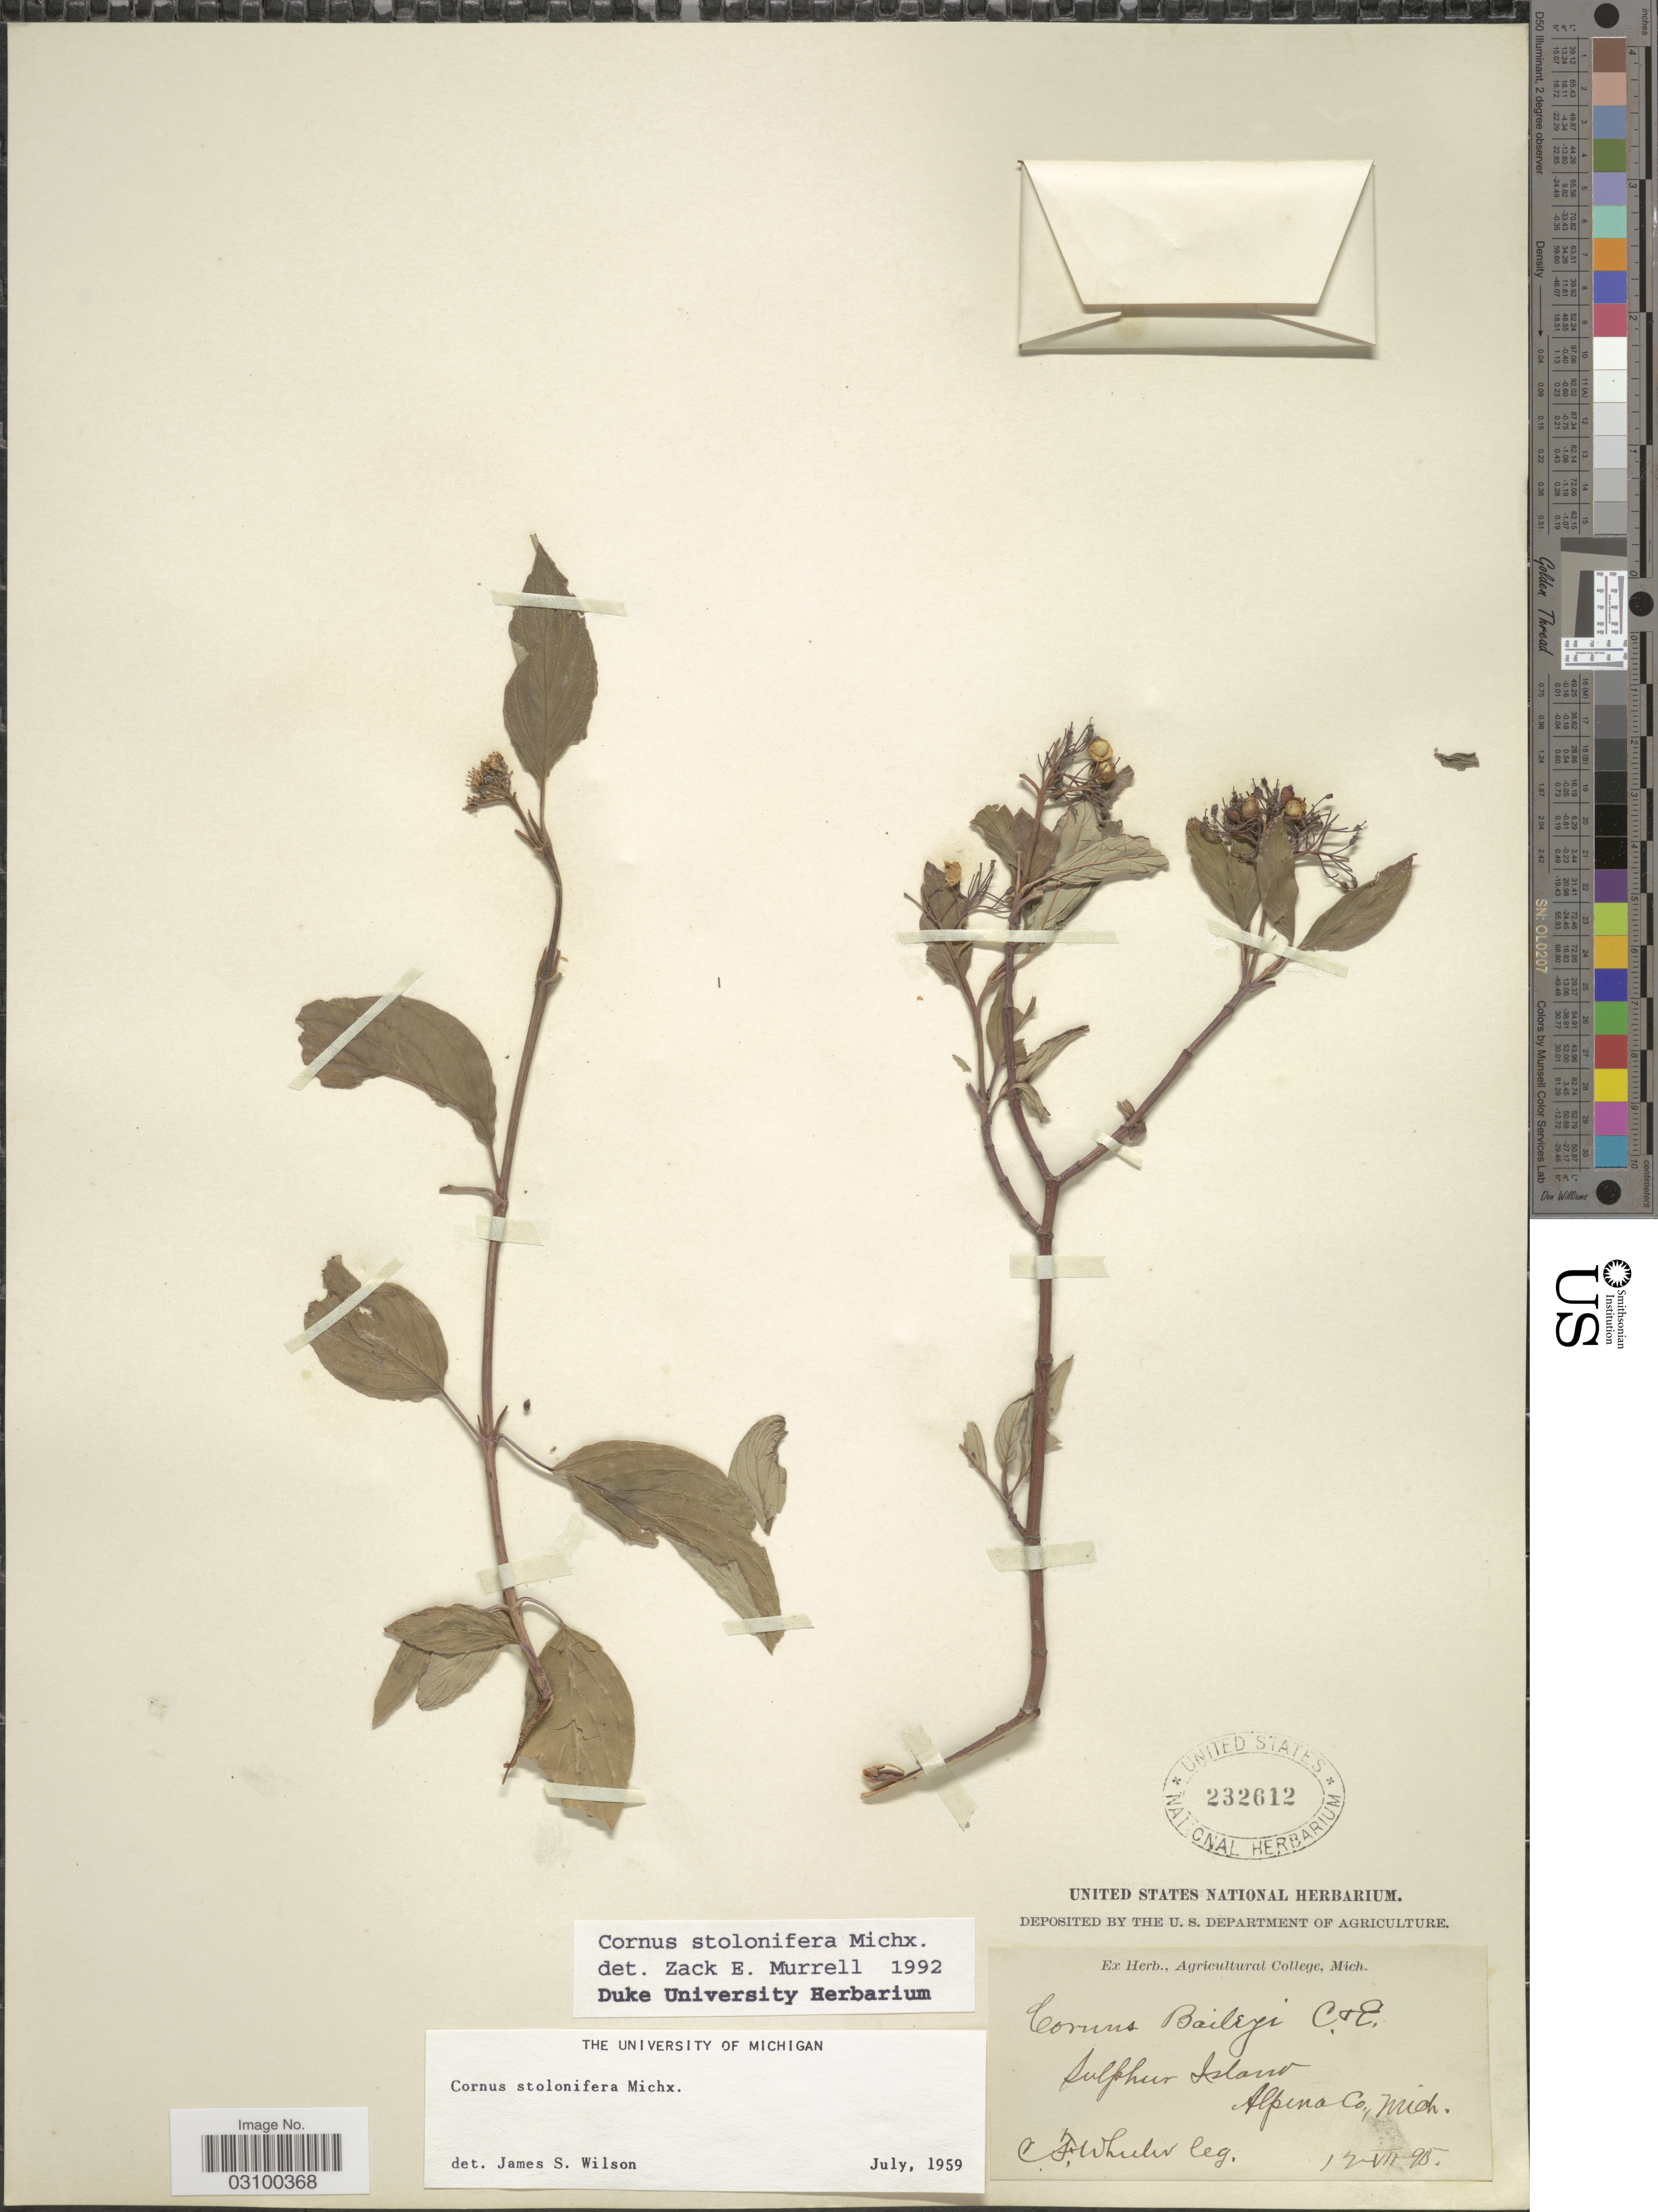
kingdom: Plantae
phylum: Tracheophyta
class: Magnoliopsida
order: Cornales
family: Cornaceae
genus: Cornus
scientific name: Cornus sericea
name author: L.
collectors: C. Wheeler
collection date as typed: Transcribed d/m/y: 12/7/95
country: United States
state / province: Michigan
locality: Sulphur Island. Alpina Co., Mich.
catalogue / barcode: US 232612